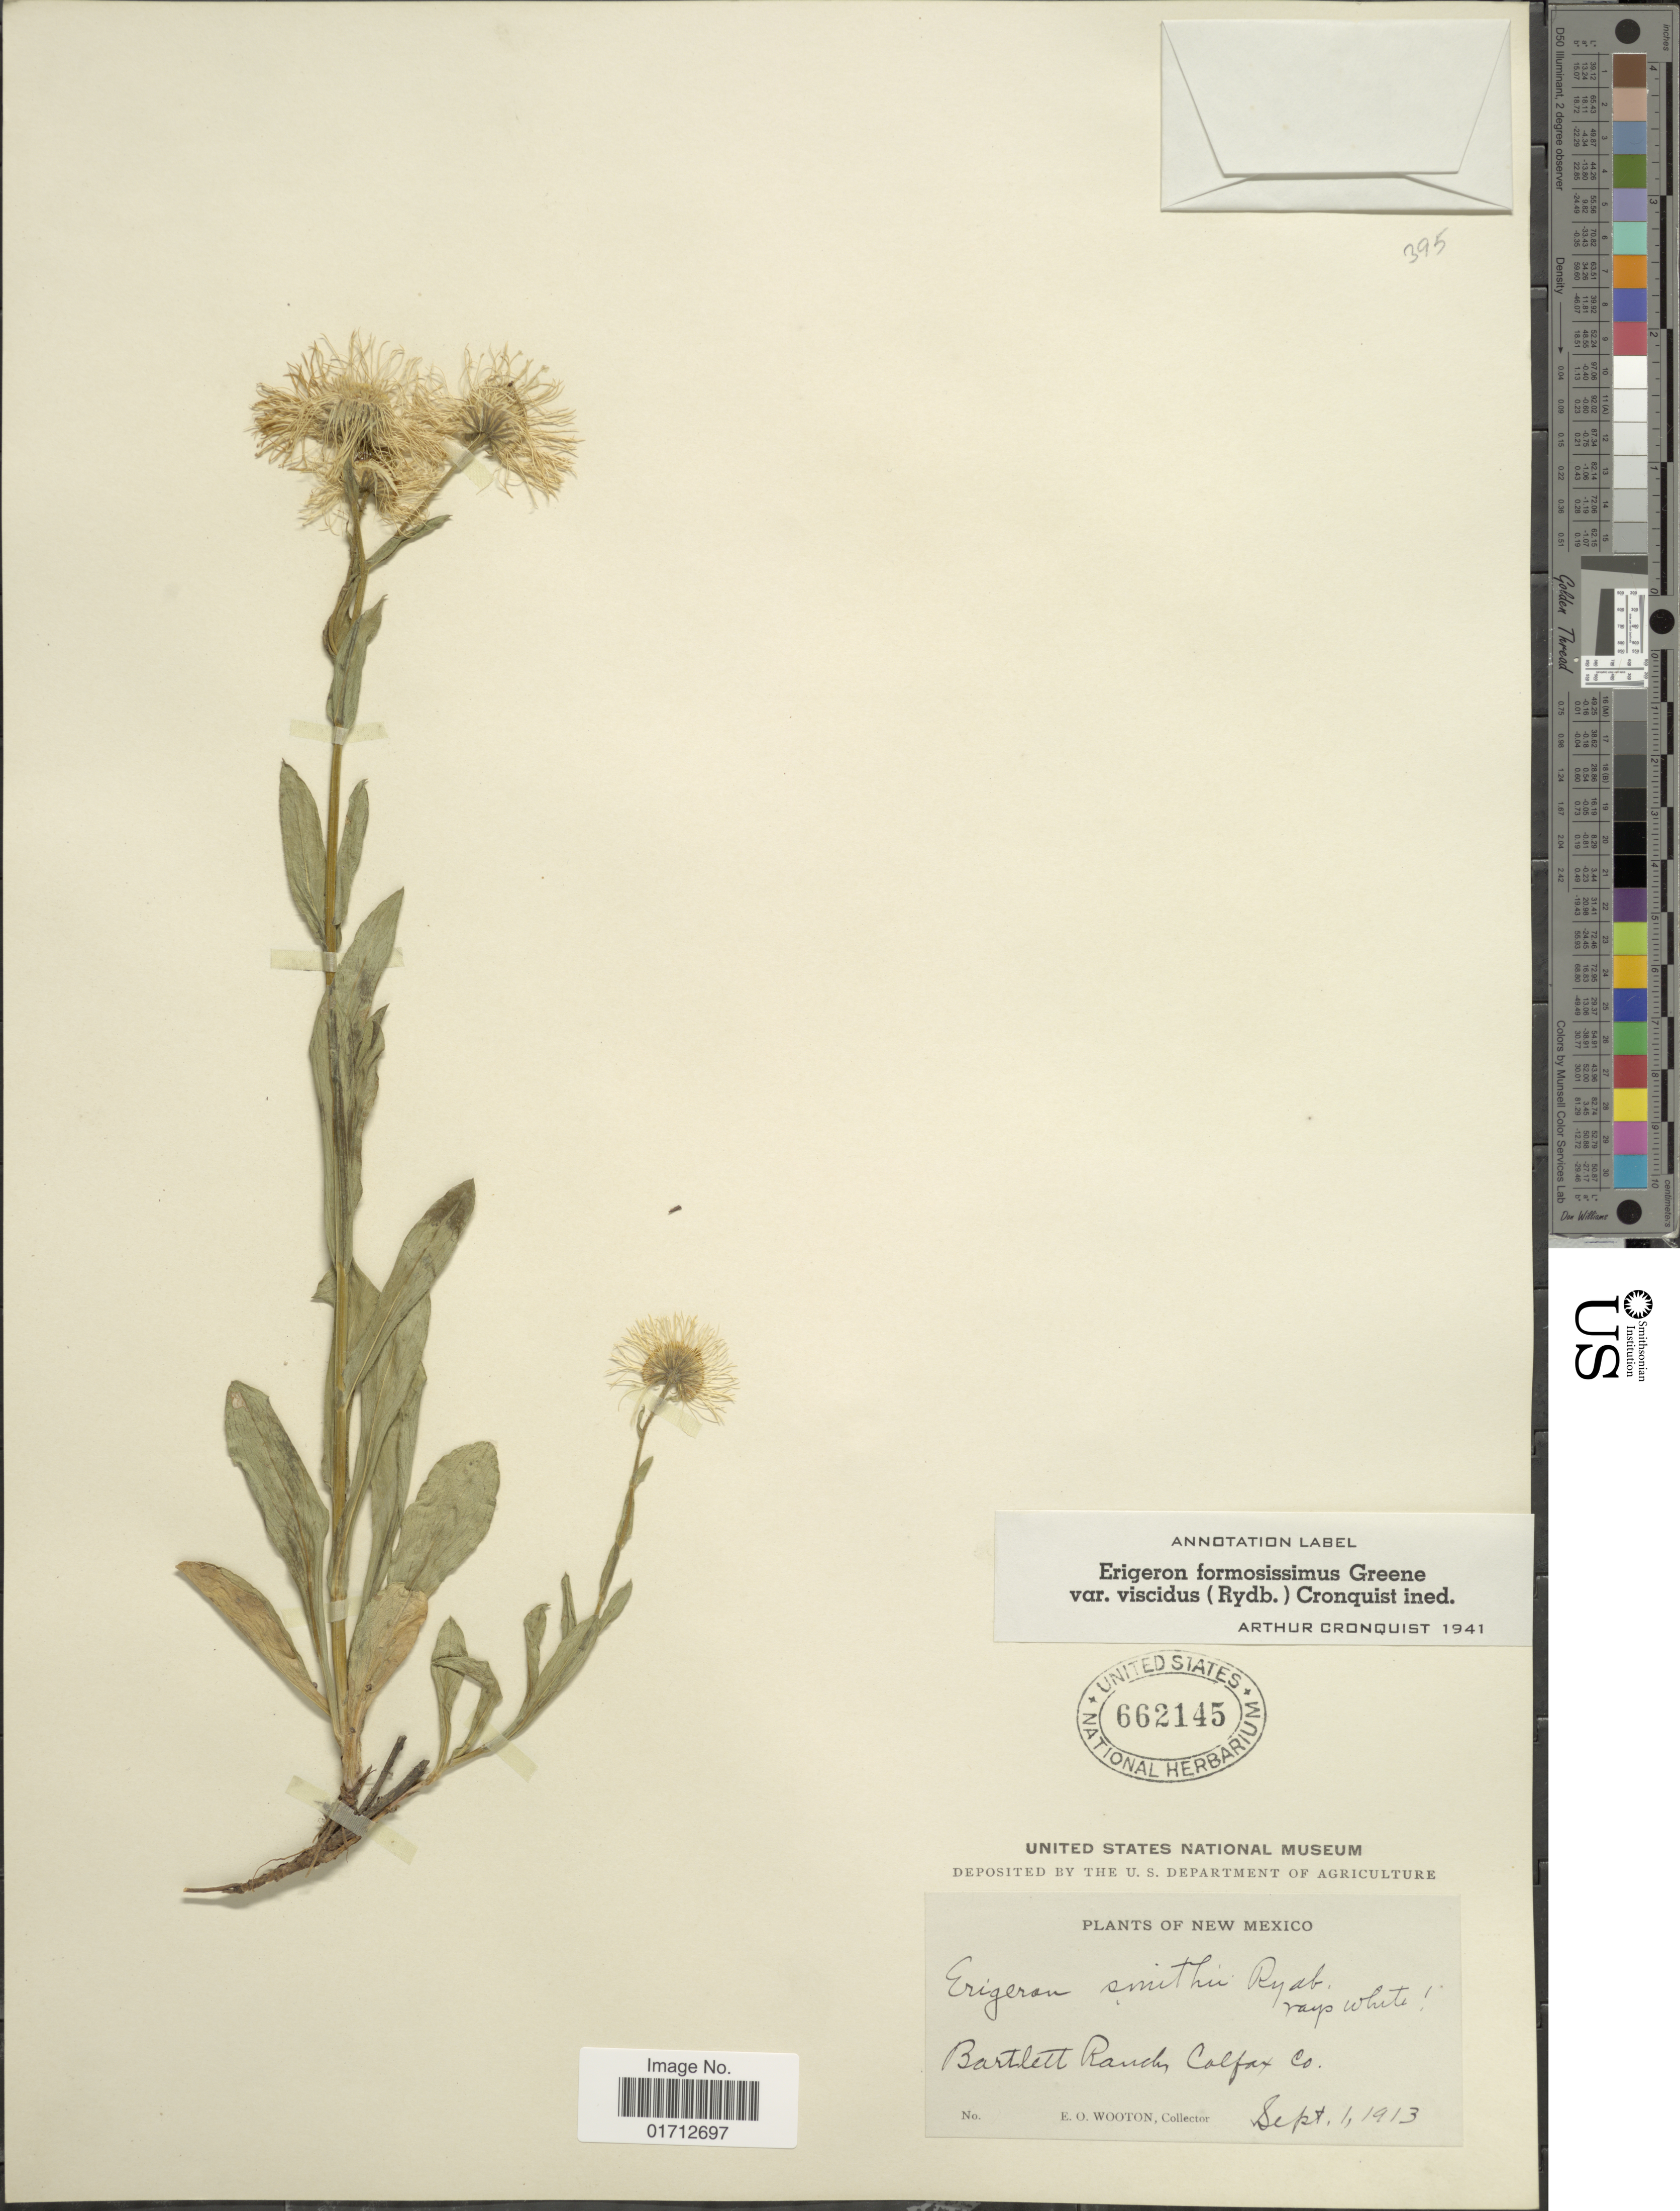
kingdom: Plantae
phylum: Tracheophyta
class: Magnoliopsida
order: Asterales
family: Asteraceae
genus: Erigeron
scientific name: Erigeron formosissimus var. viscidus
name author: (Rydb.) Cronq.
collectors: E. O. Wooton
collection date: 1913-09-01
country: United States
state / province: New Mexico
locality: Bartlett Ranch, Colfax Co.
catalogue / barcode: US 662145